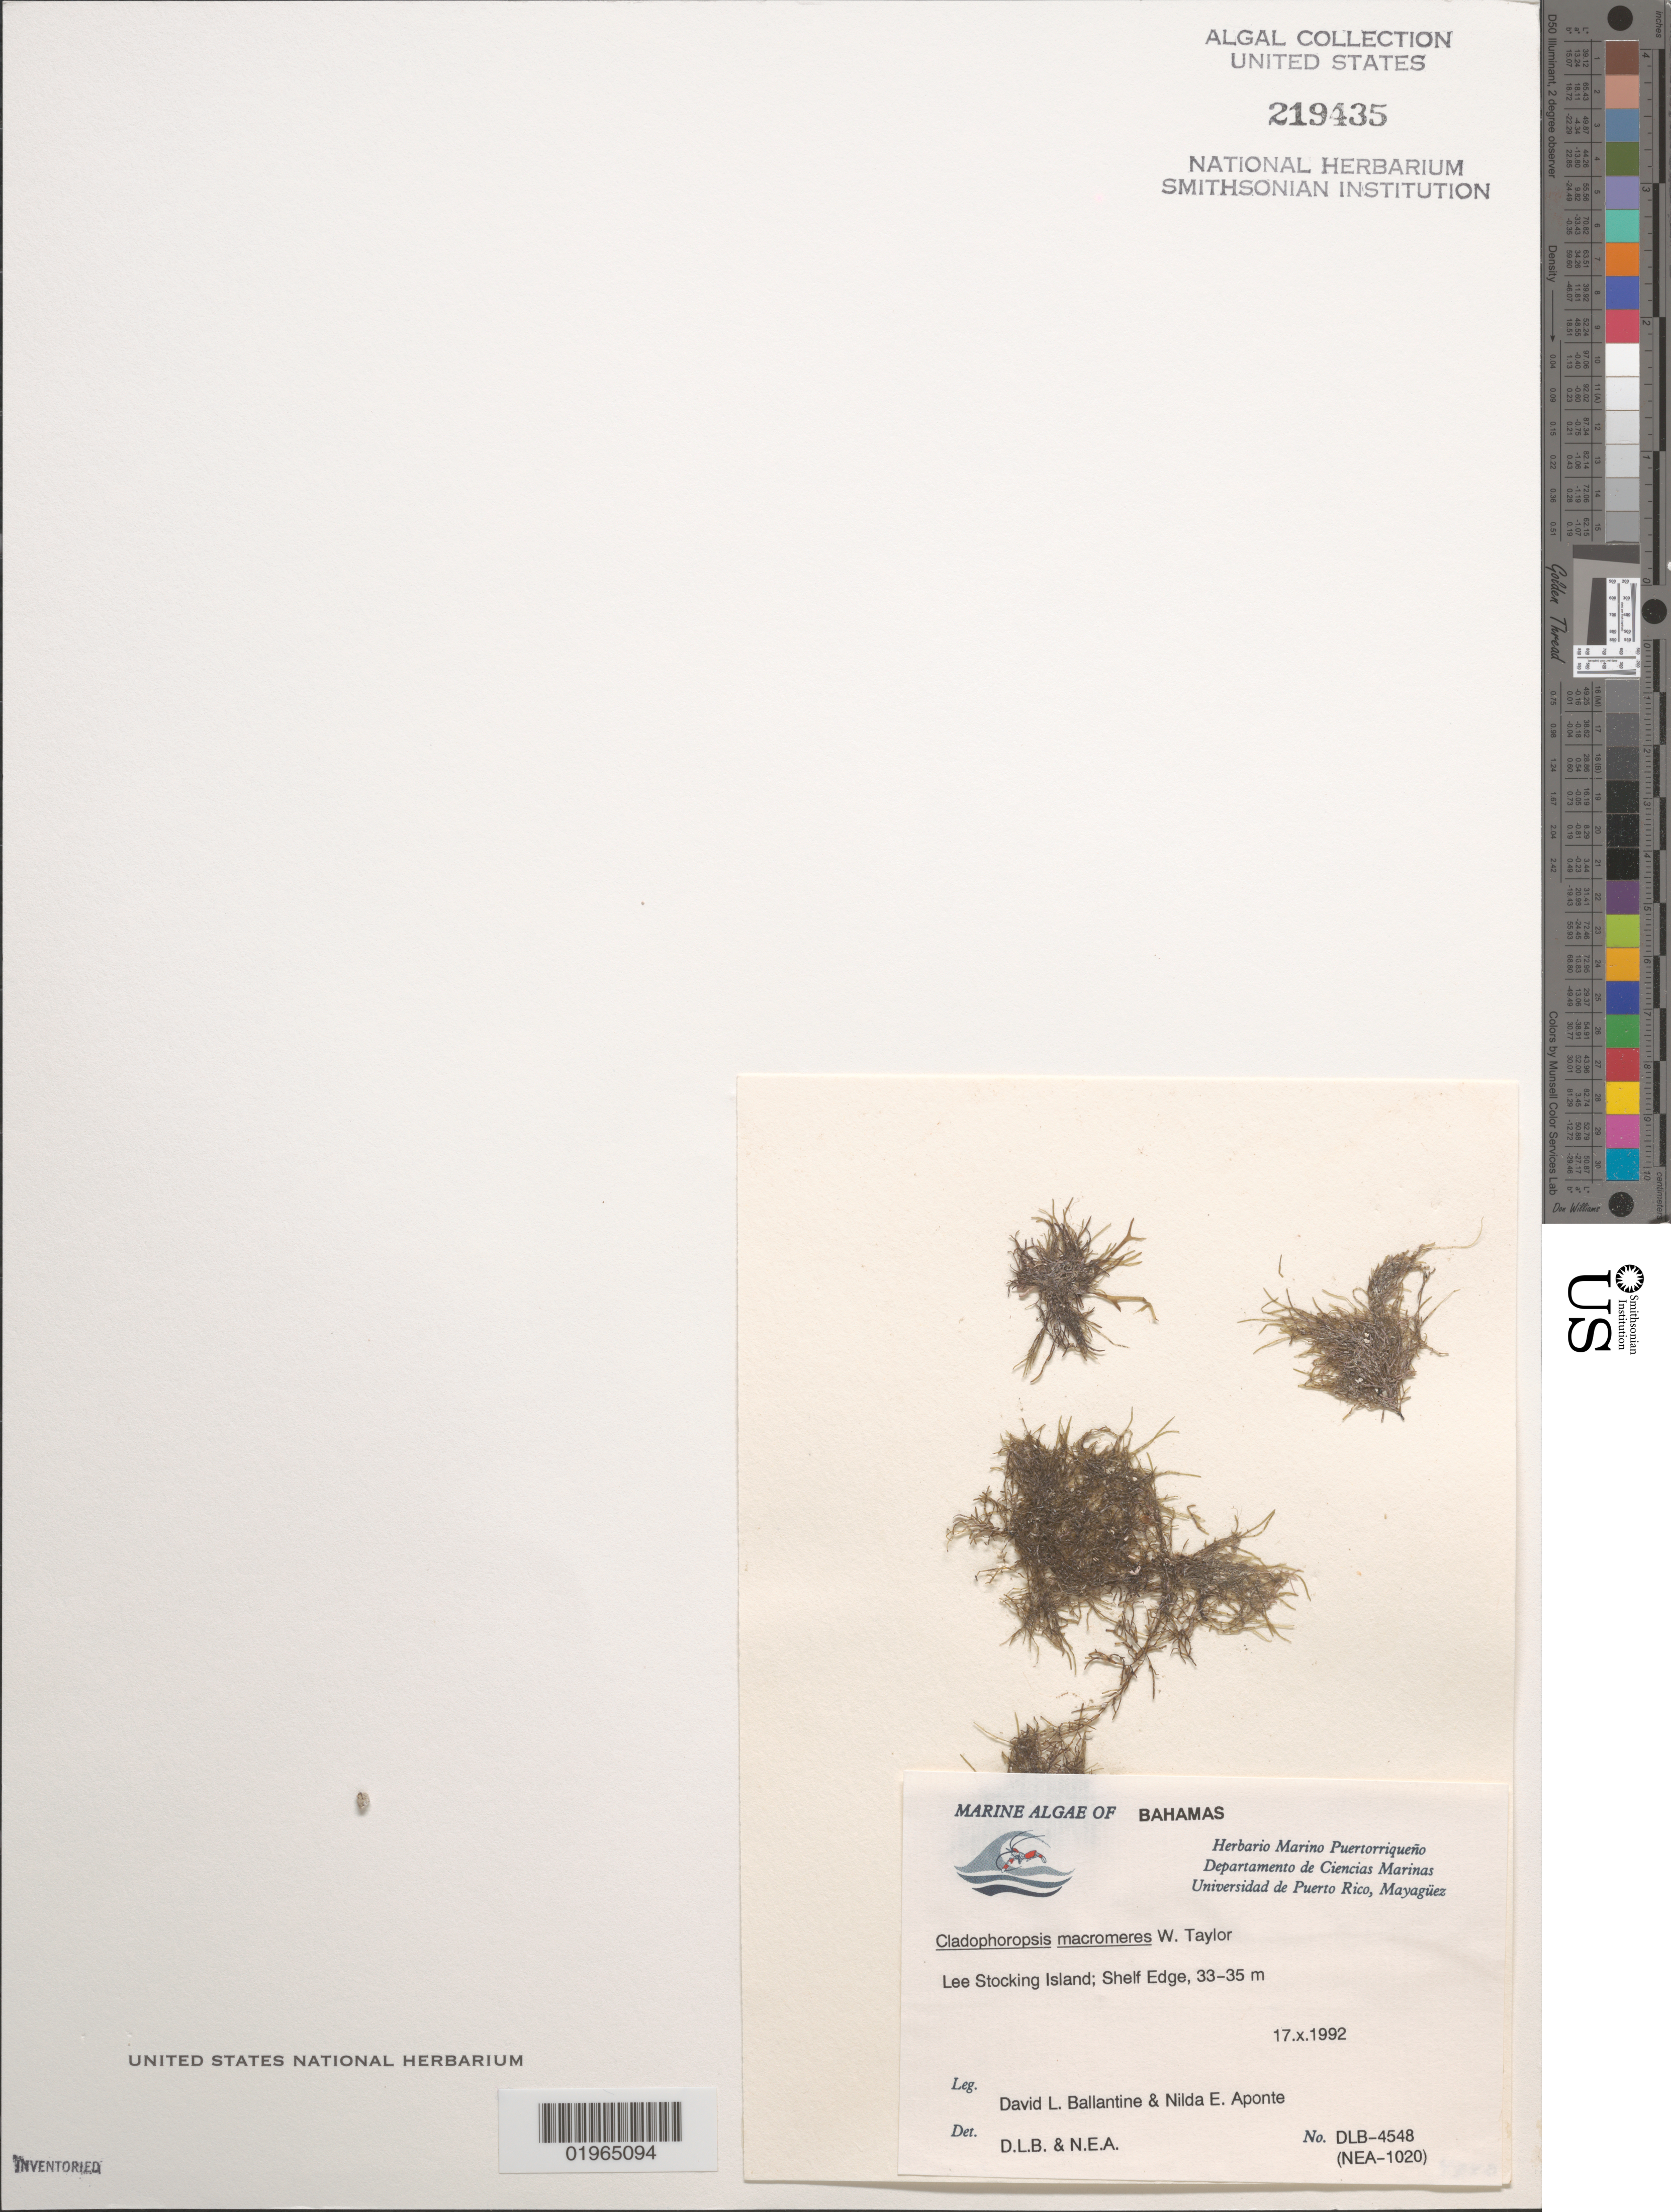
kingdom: Plantae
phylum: Chlorophyta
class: Ulvophyceae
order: Siphonocladales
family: Boodleaceae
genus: Cladophoropsis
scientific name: Cladophoropsis macromeres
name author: W.R. Taylor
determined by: Ballantine, D. L.; Aponte, N. E.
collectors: D.L. Ballantine & N. E. Aponte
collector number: DLB-4548, NEA-1020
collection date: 1992-10-17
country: Bahamas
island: Lee Stocking Island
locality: Shelf edge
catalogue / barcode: US 219435